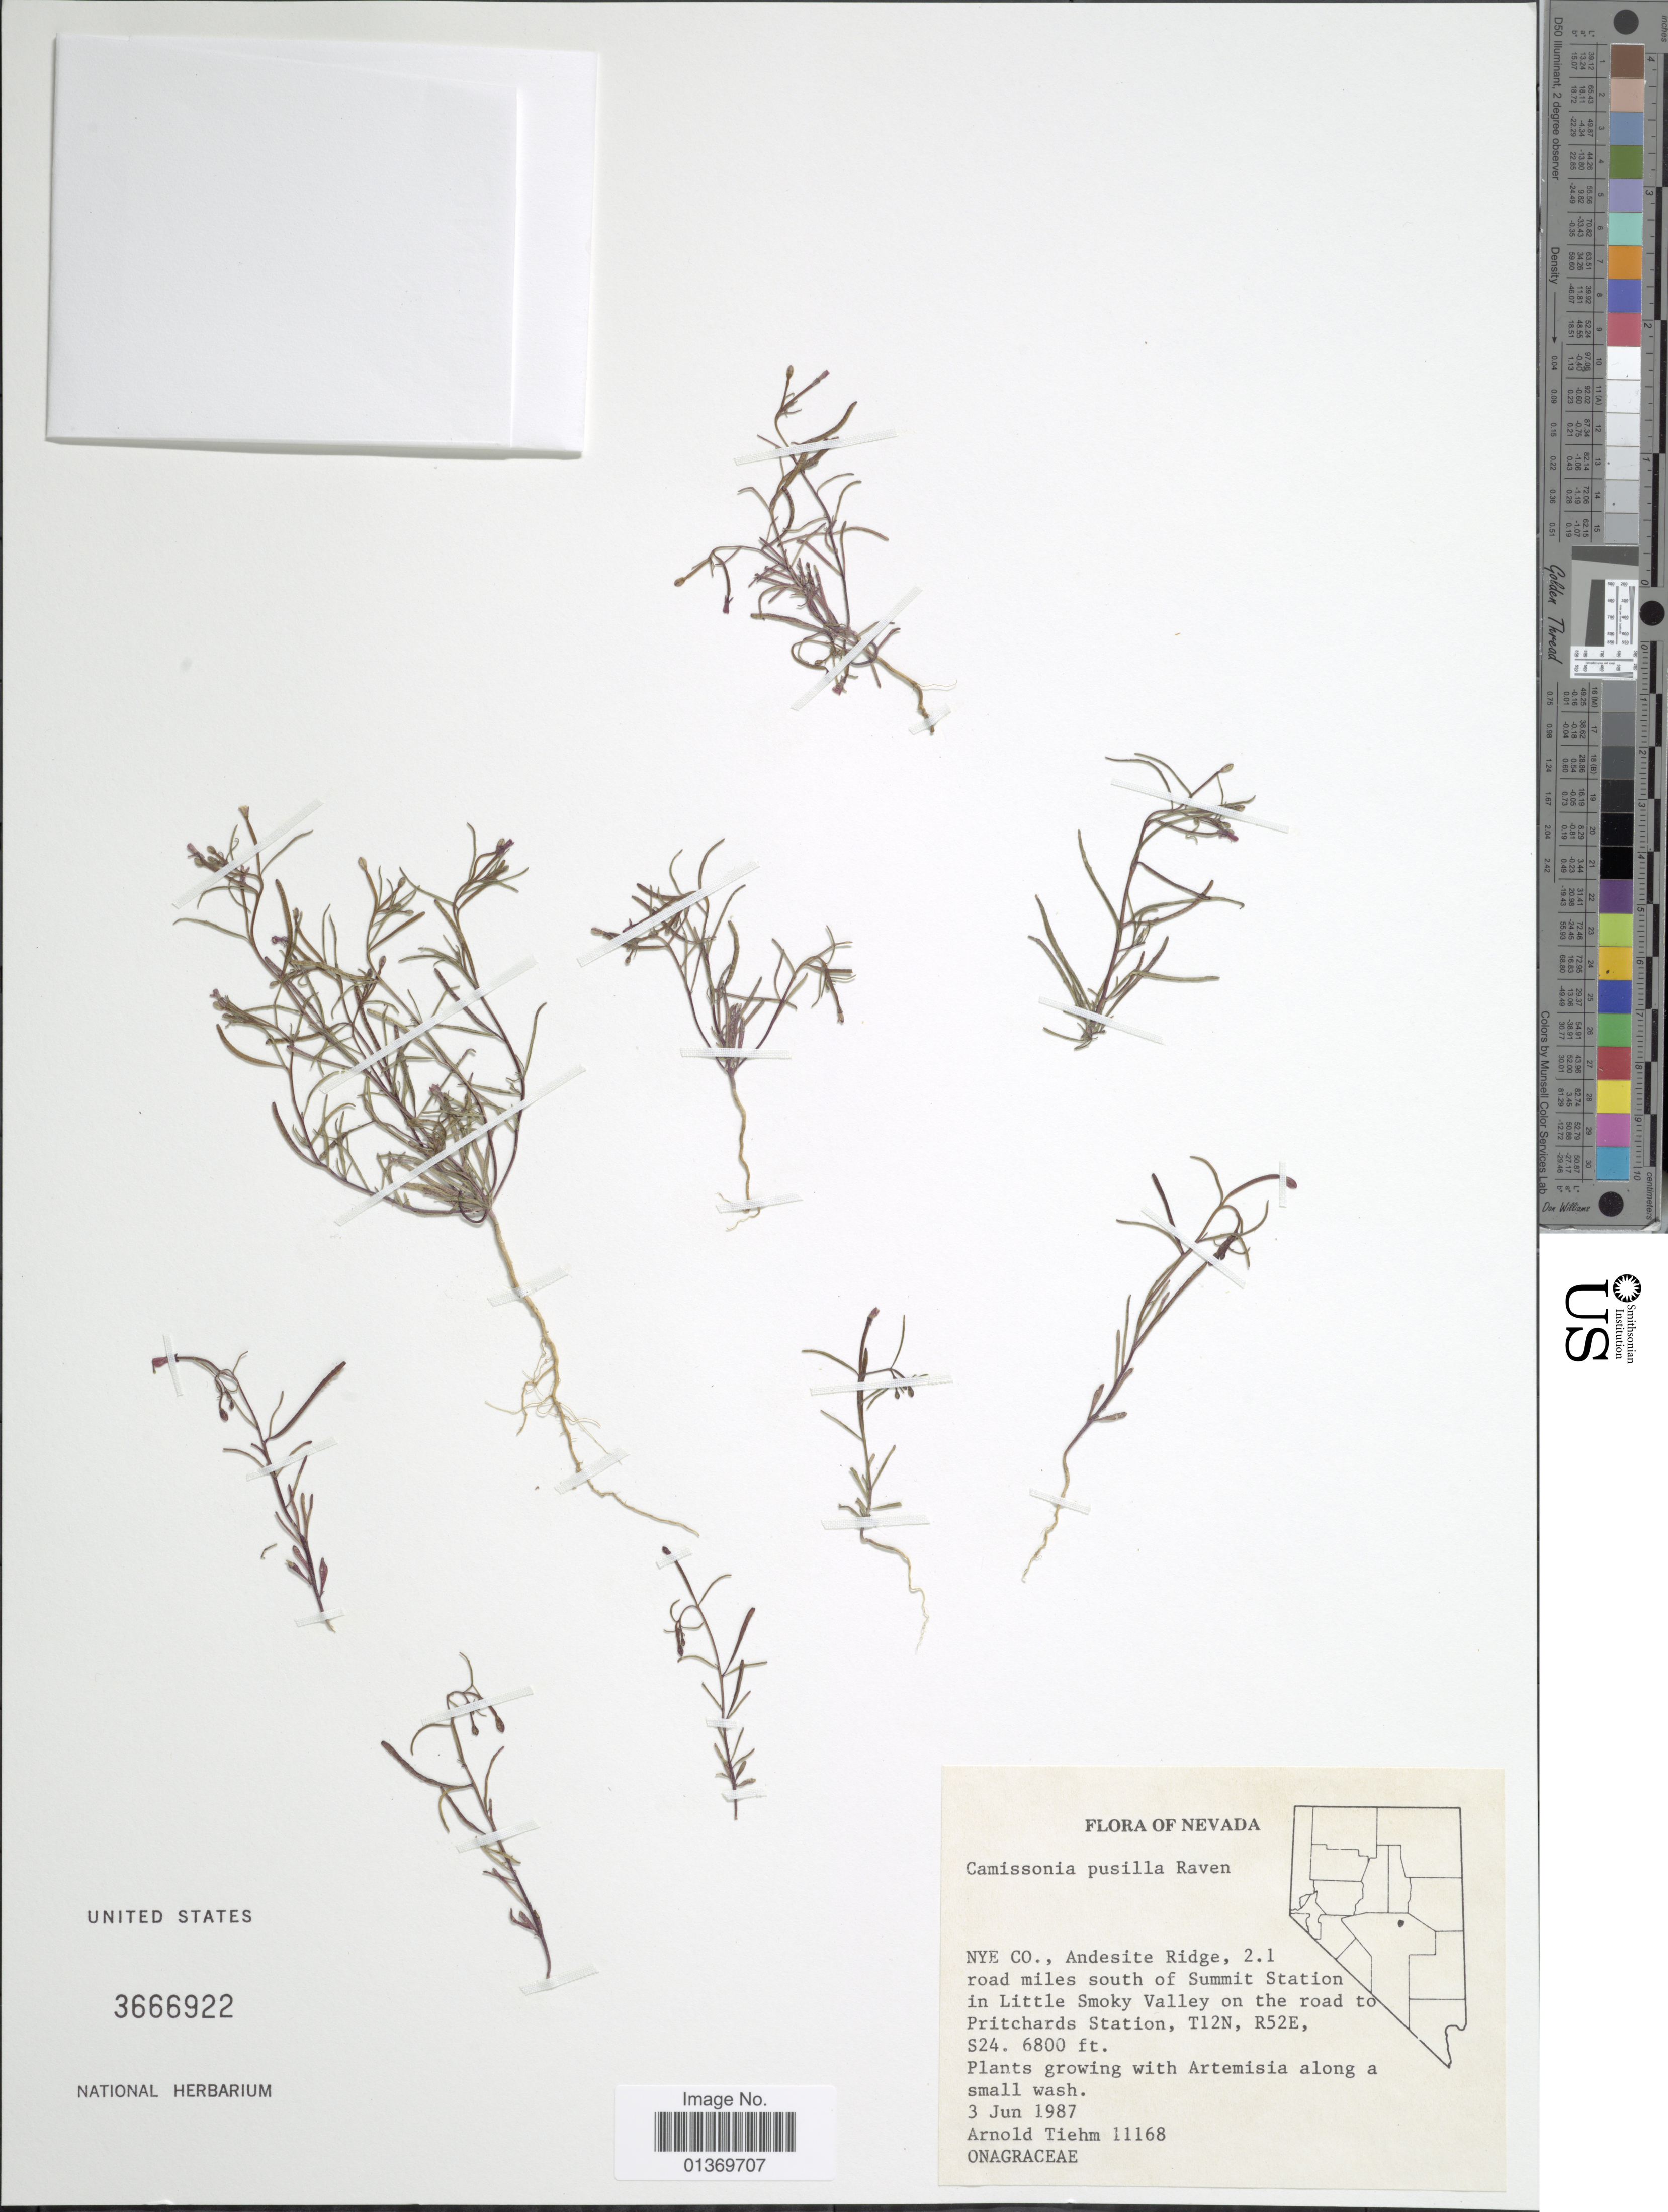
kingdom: Plantae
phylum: Tracheophyta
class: Magnoliopsida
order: Myrtales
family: Onagraceae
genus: Camissonia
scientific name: Camissonia pusilla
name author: P.H. Raven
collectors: A. Tiehm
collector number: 11168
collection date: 1987-06-03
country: United States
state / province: Nevada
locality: Nye Co., Andesite Ridge, 2.1 road miles south of Summit Station in Little Smoky Valley on the road to Pritchards Station, T12N, R52E, S24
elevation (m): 2073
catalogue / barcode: US 3666922